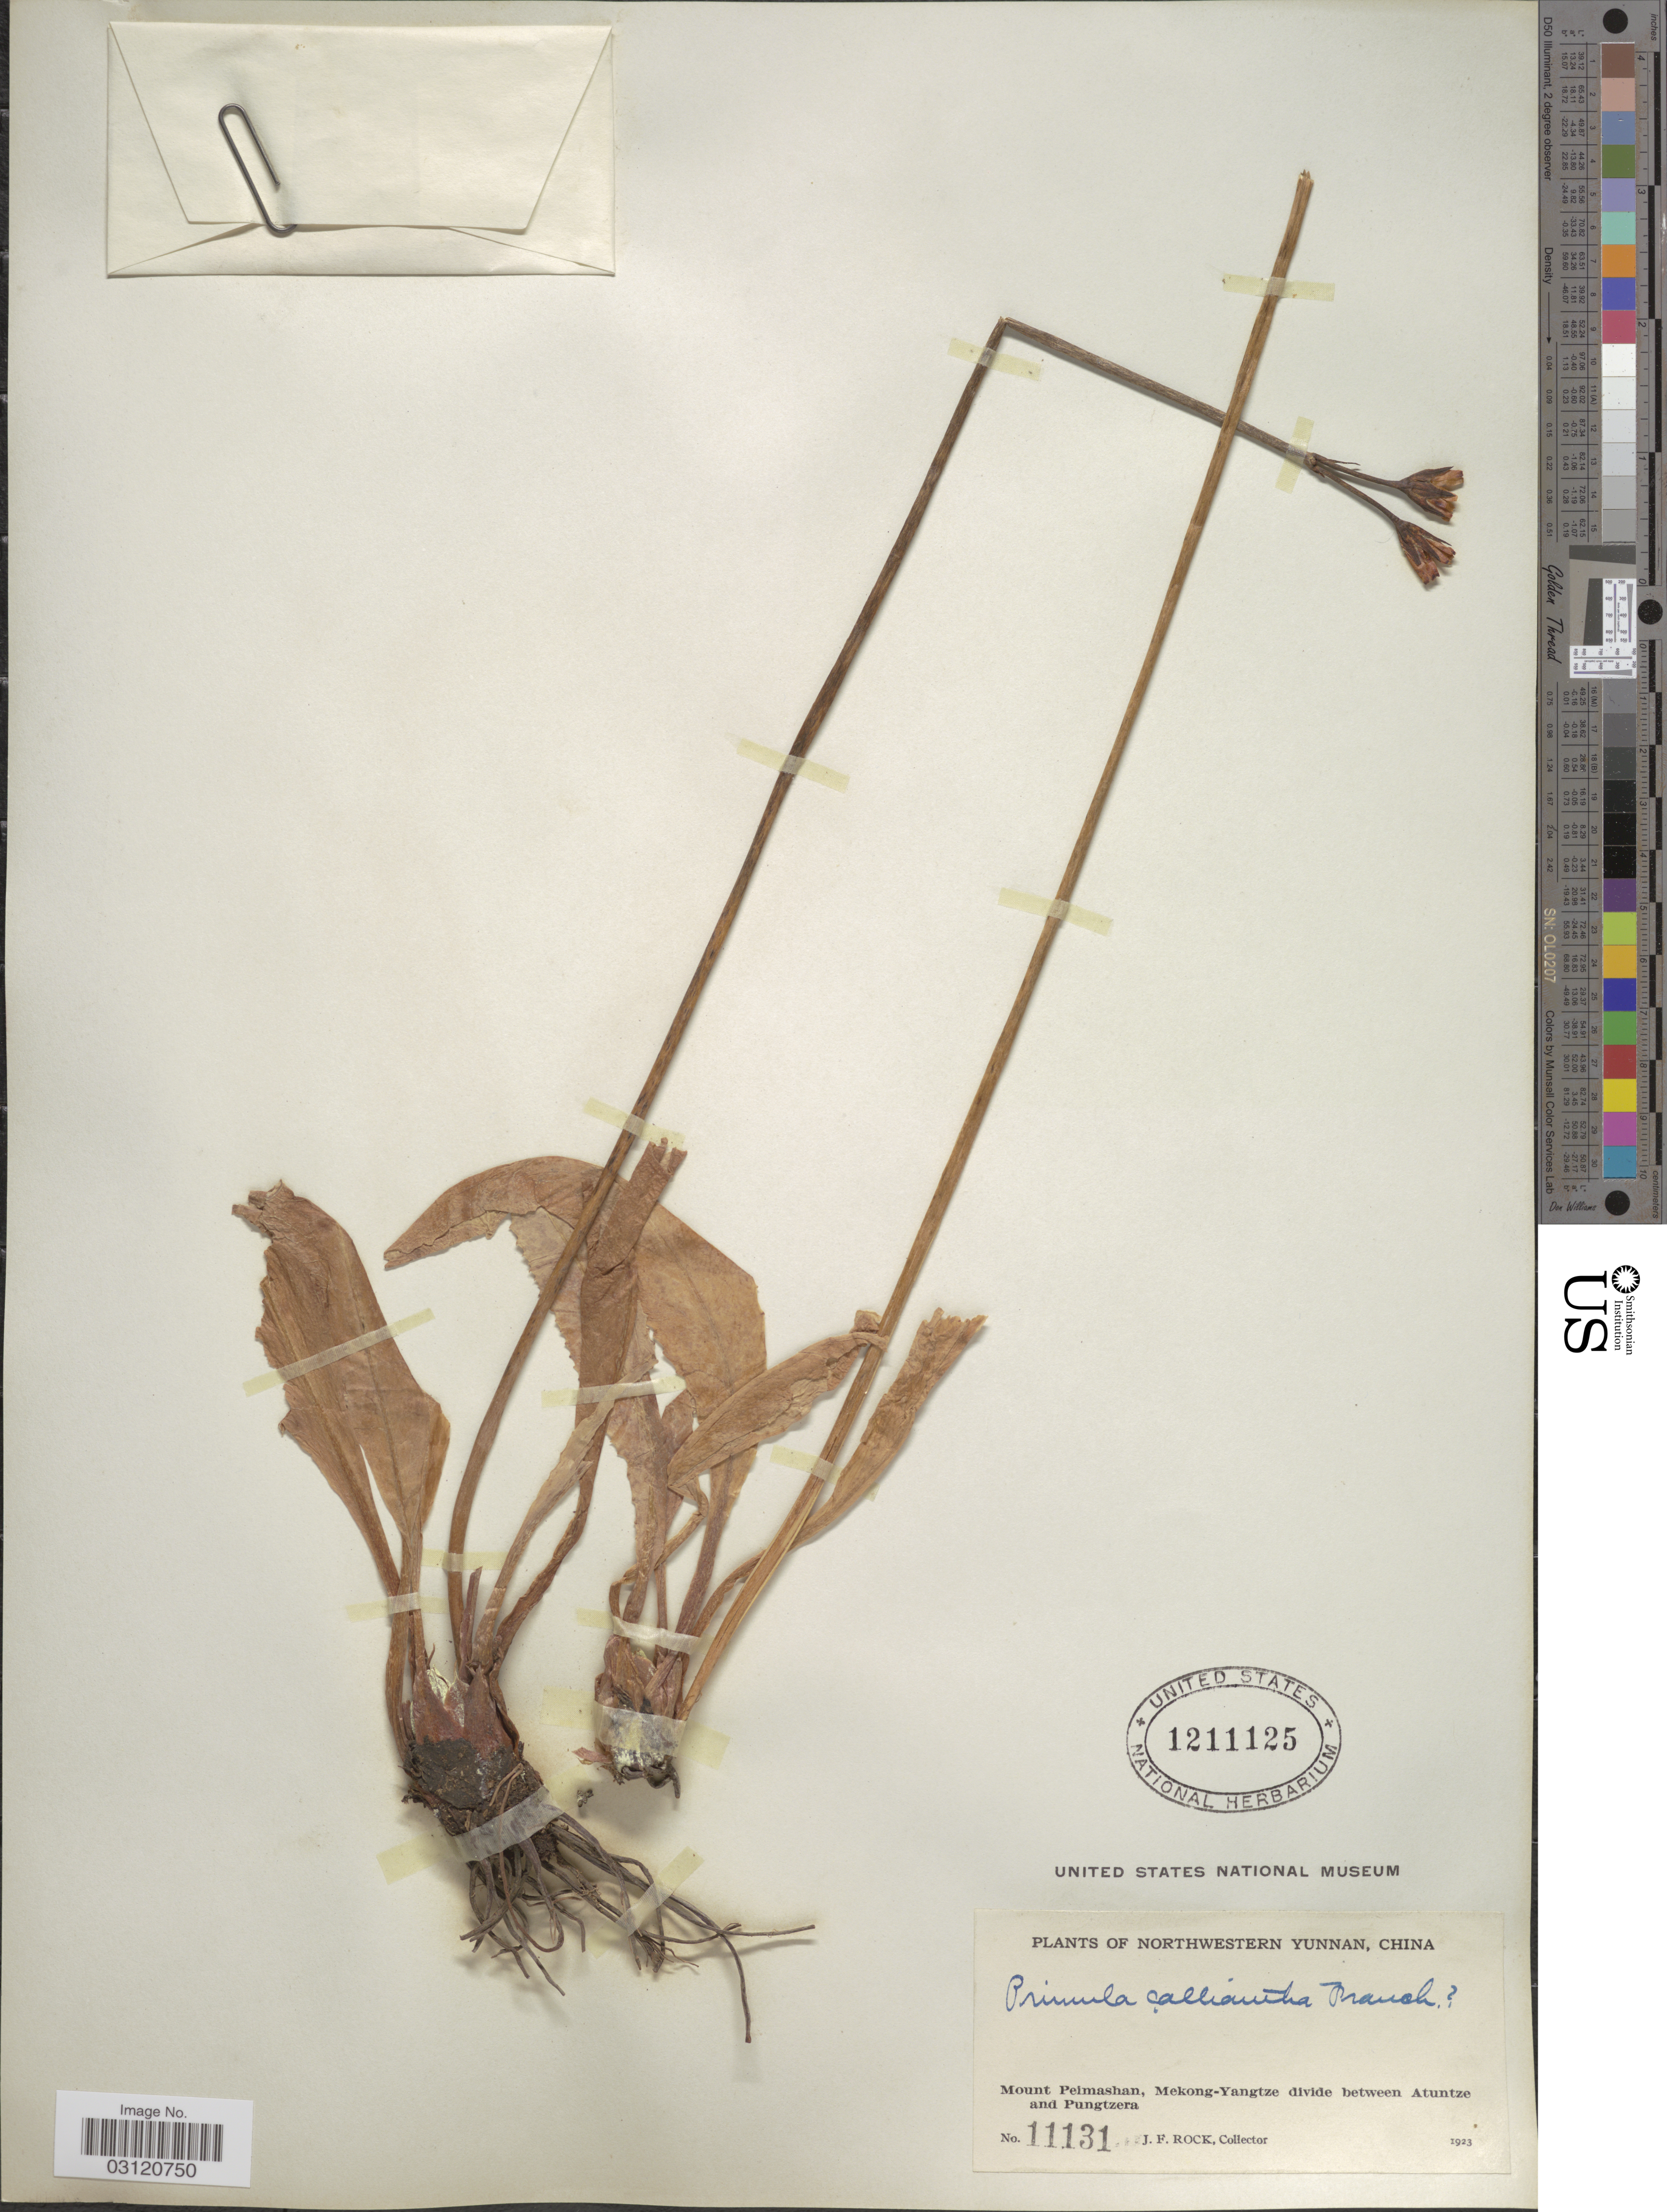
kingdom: Plantae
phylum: Tracheophyta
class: Magnoliopsida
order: Ericales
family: Primulaceae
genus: Primula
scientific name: Primula calliantha subsp. bryophila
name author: (Balf. f. & Farrer) W.W. Sm. & Forrest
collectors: J. Rock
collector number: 11131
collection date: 1923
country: China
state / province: Yunnan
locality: Northwestern Yunnan. Mount Peimashan, Mekong-Yangtze divide between Atuntze and Pungtzera.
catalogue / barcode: US 1211125